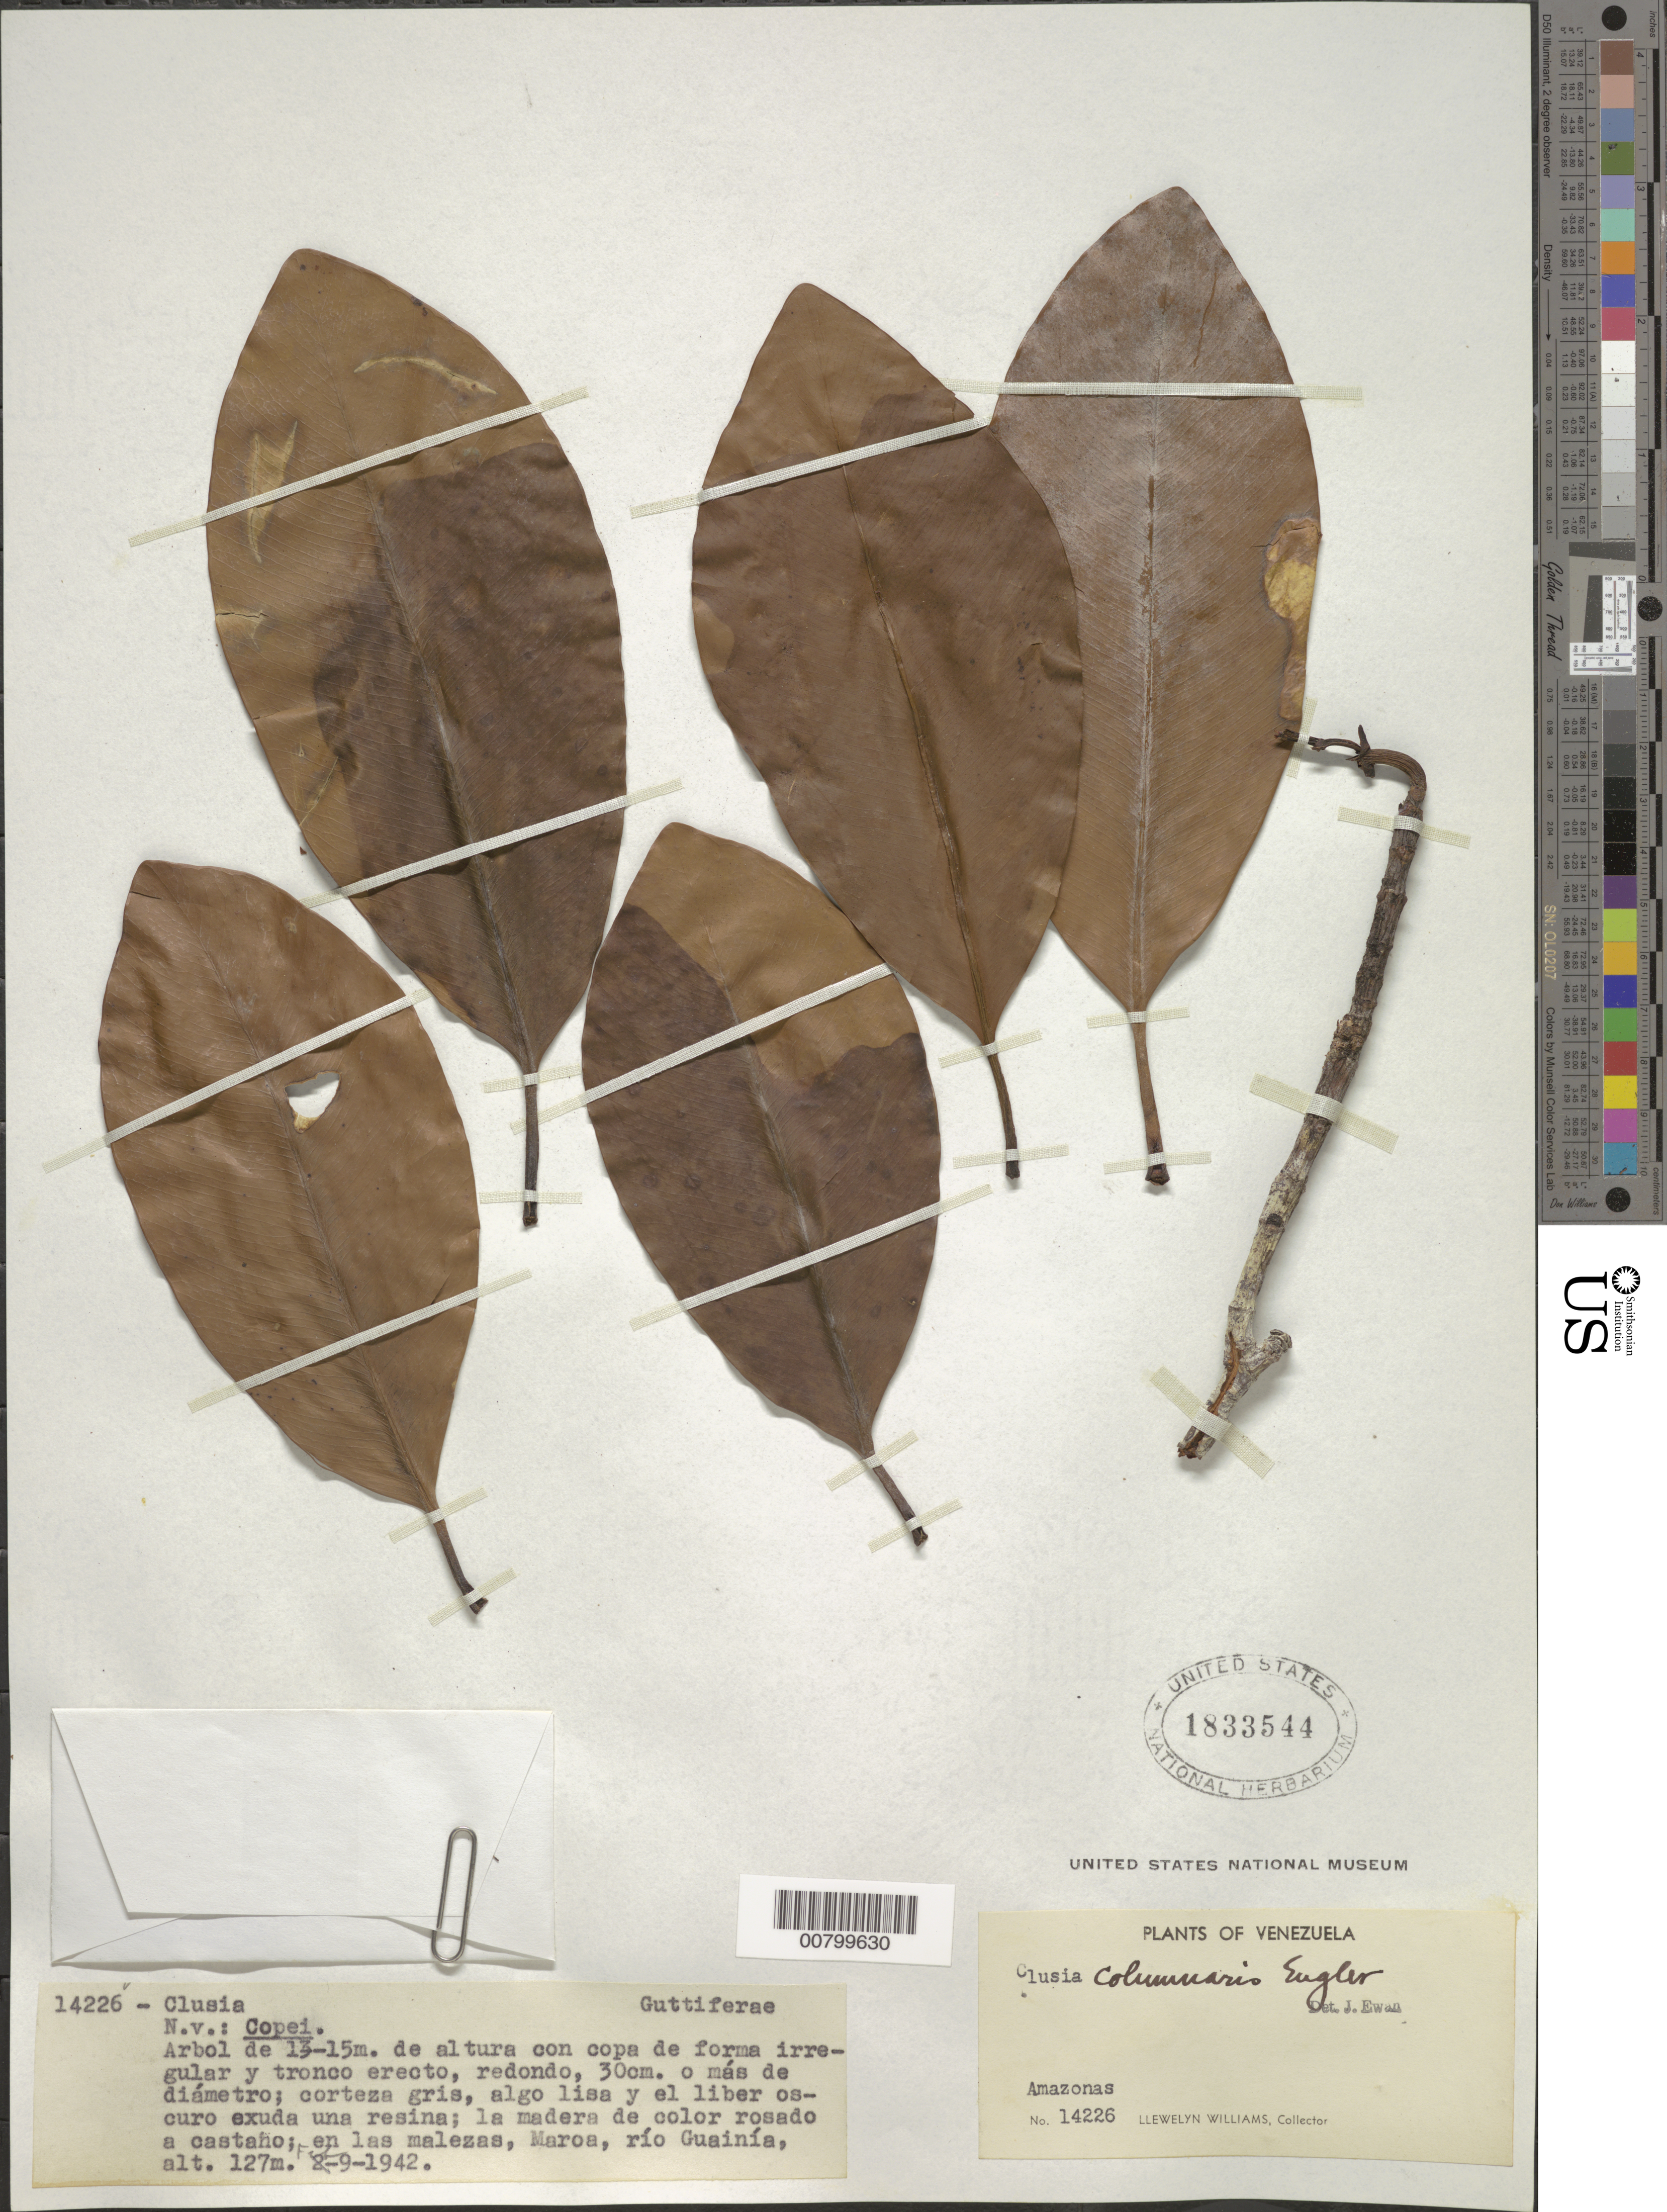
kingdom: Plantae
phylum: Tracheophyta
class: Magnoliopsida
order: Malpighiales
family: Clusiaceae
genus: Clusia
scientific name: Clusia columnaris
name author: Engl.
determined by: Ewan, J. A.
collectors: Ll. Williams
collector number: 14226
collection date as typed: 9-Feb-42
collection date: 1942-02-09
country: Venezuela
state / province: Amazonas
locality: Maroa, Río Guainía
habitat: Malezas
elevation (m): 127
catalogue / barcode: US 1833544